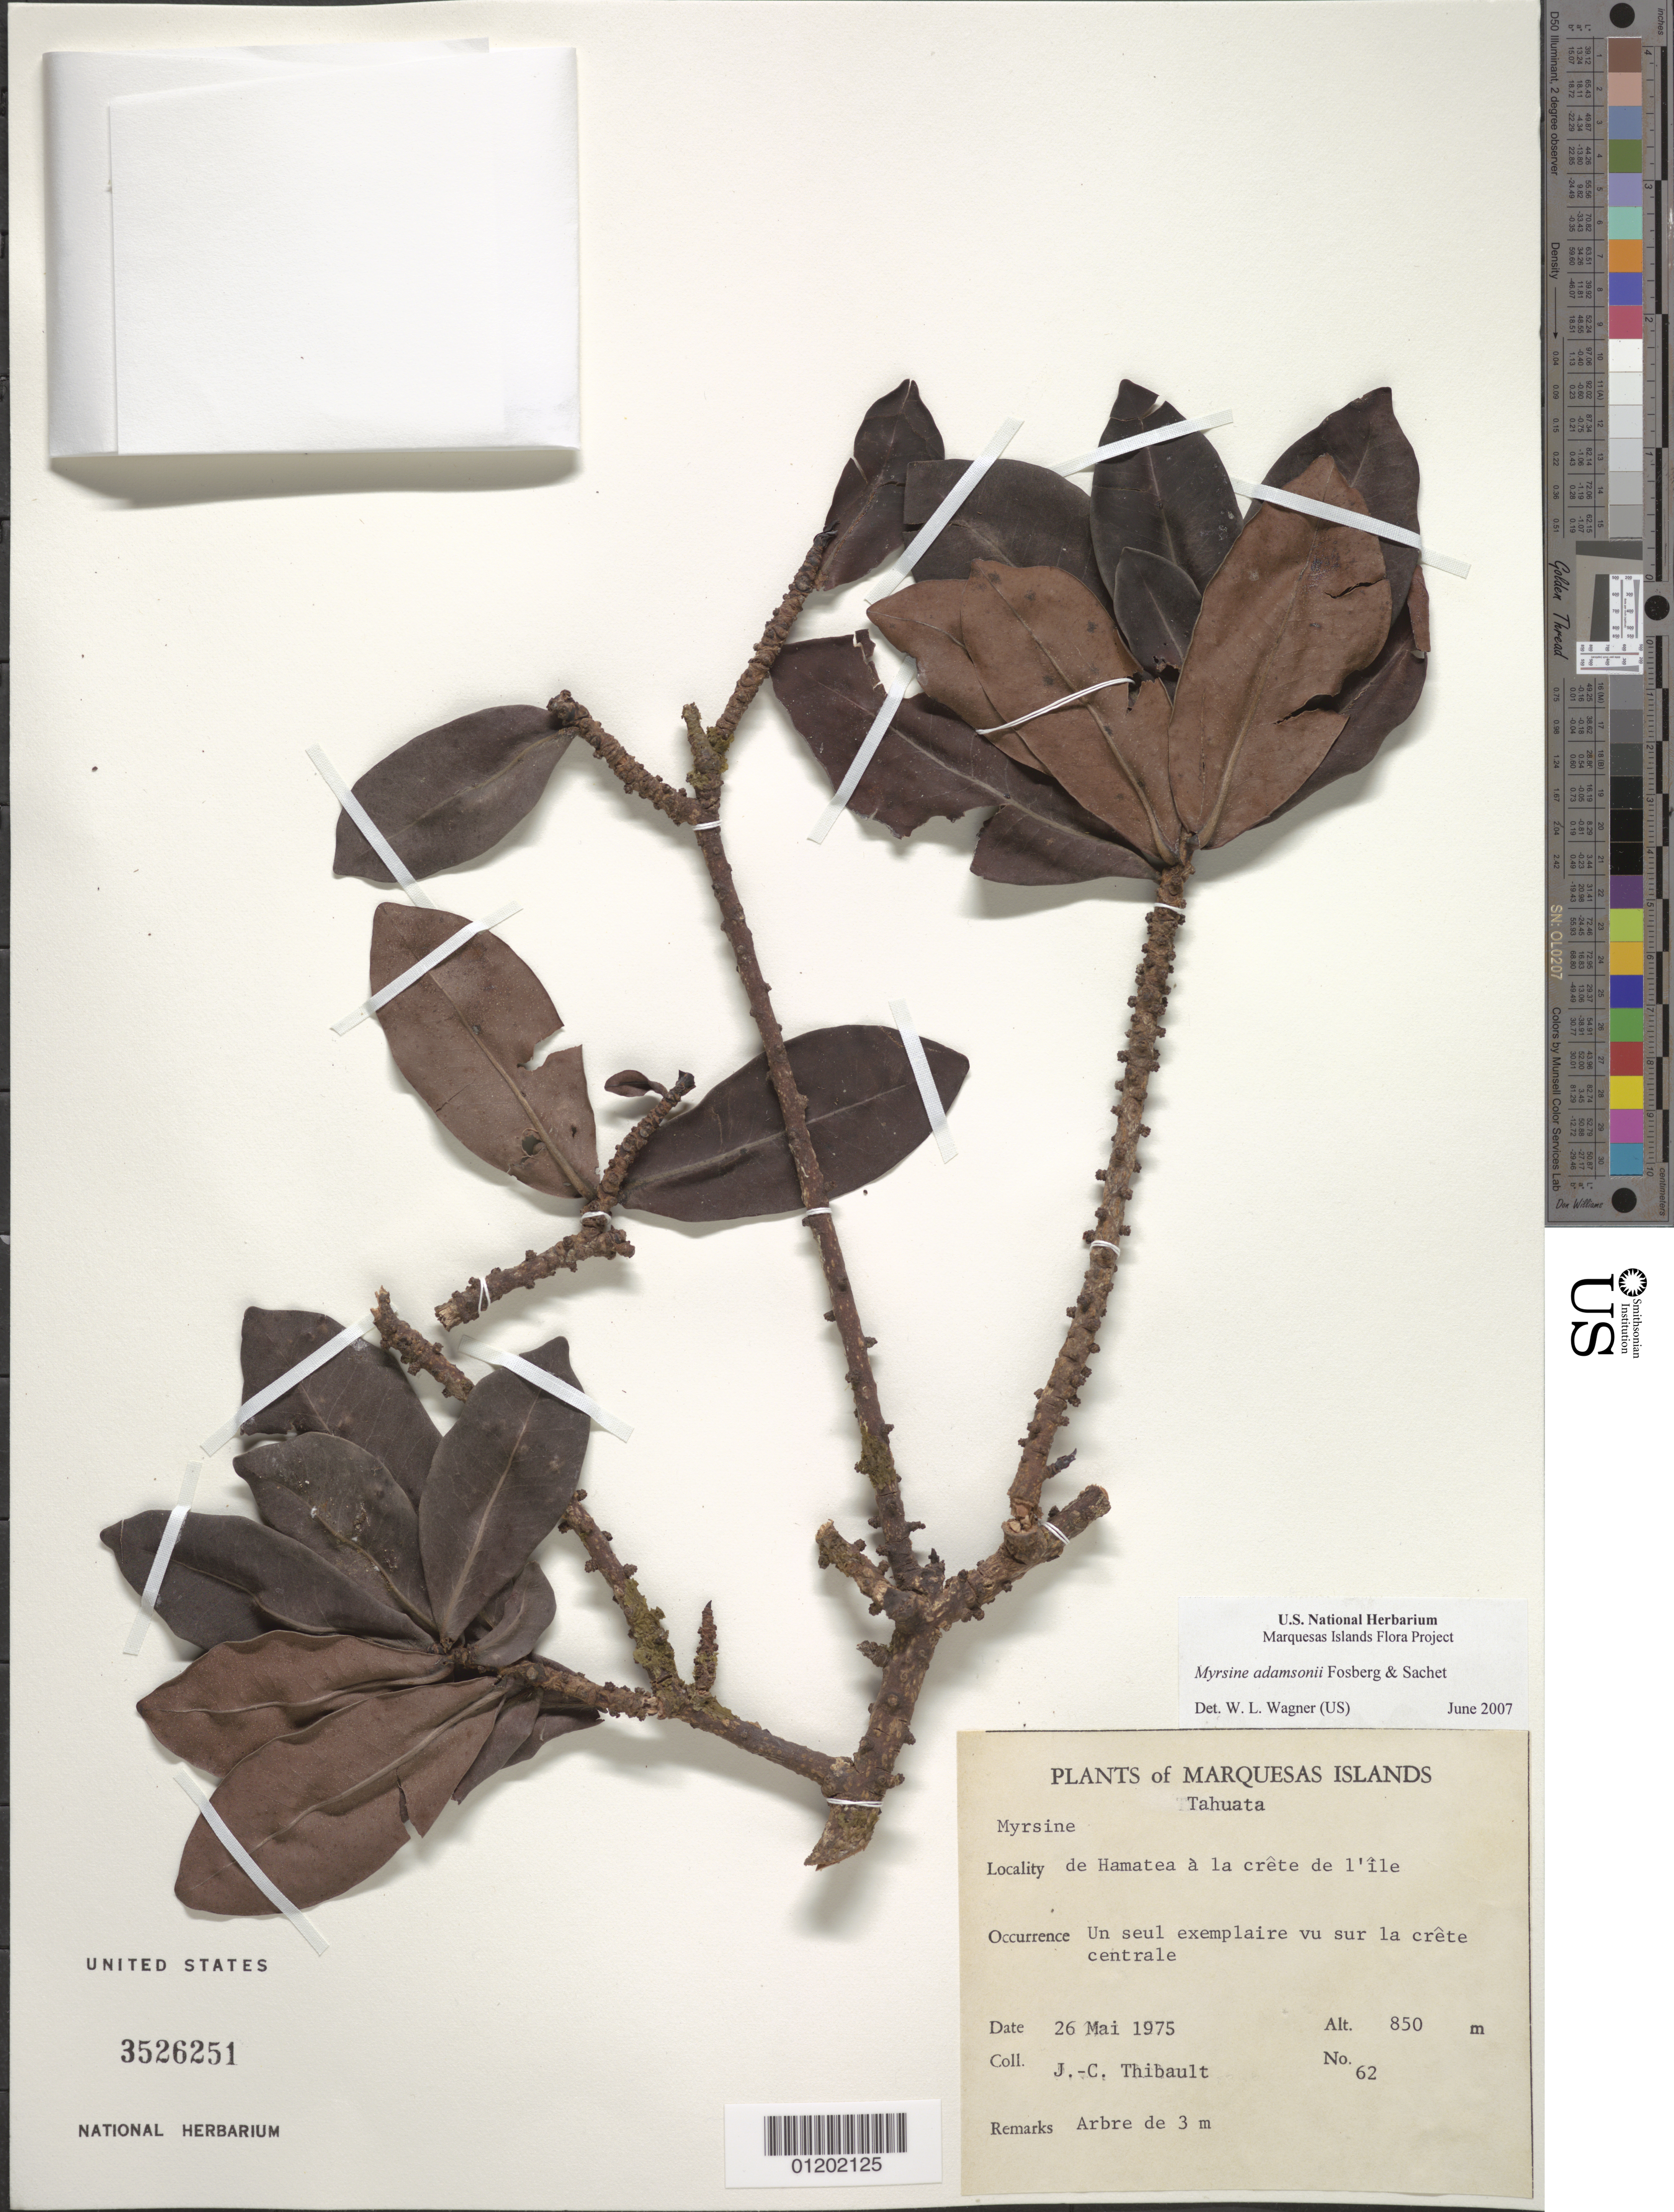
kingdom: Plantae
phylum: Tracheophyta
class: Magnoliopsida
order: Ericales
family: Primulaceae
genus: Myrsine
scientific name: Myrsine adamsonii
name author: Fosberg & Sachet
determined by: Wagner, W. L., (BOT), Smithsonian Institution - National Museum of Natural History (UNITED STATES)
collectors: J. Thibault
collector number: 62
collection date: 1975-05-26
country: French Polynesia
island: Tahuata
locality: De Hamatea à la crête centrale de l'île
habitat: Un seul exemplaire vu sur la crête centrale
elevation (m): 850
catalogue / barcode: US 3526251